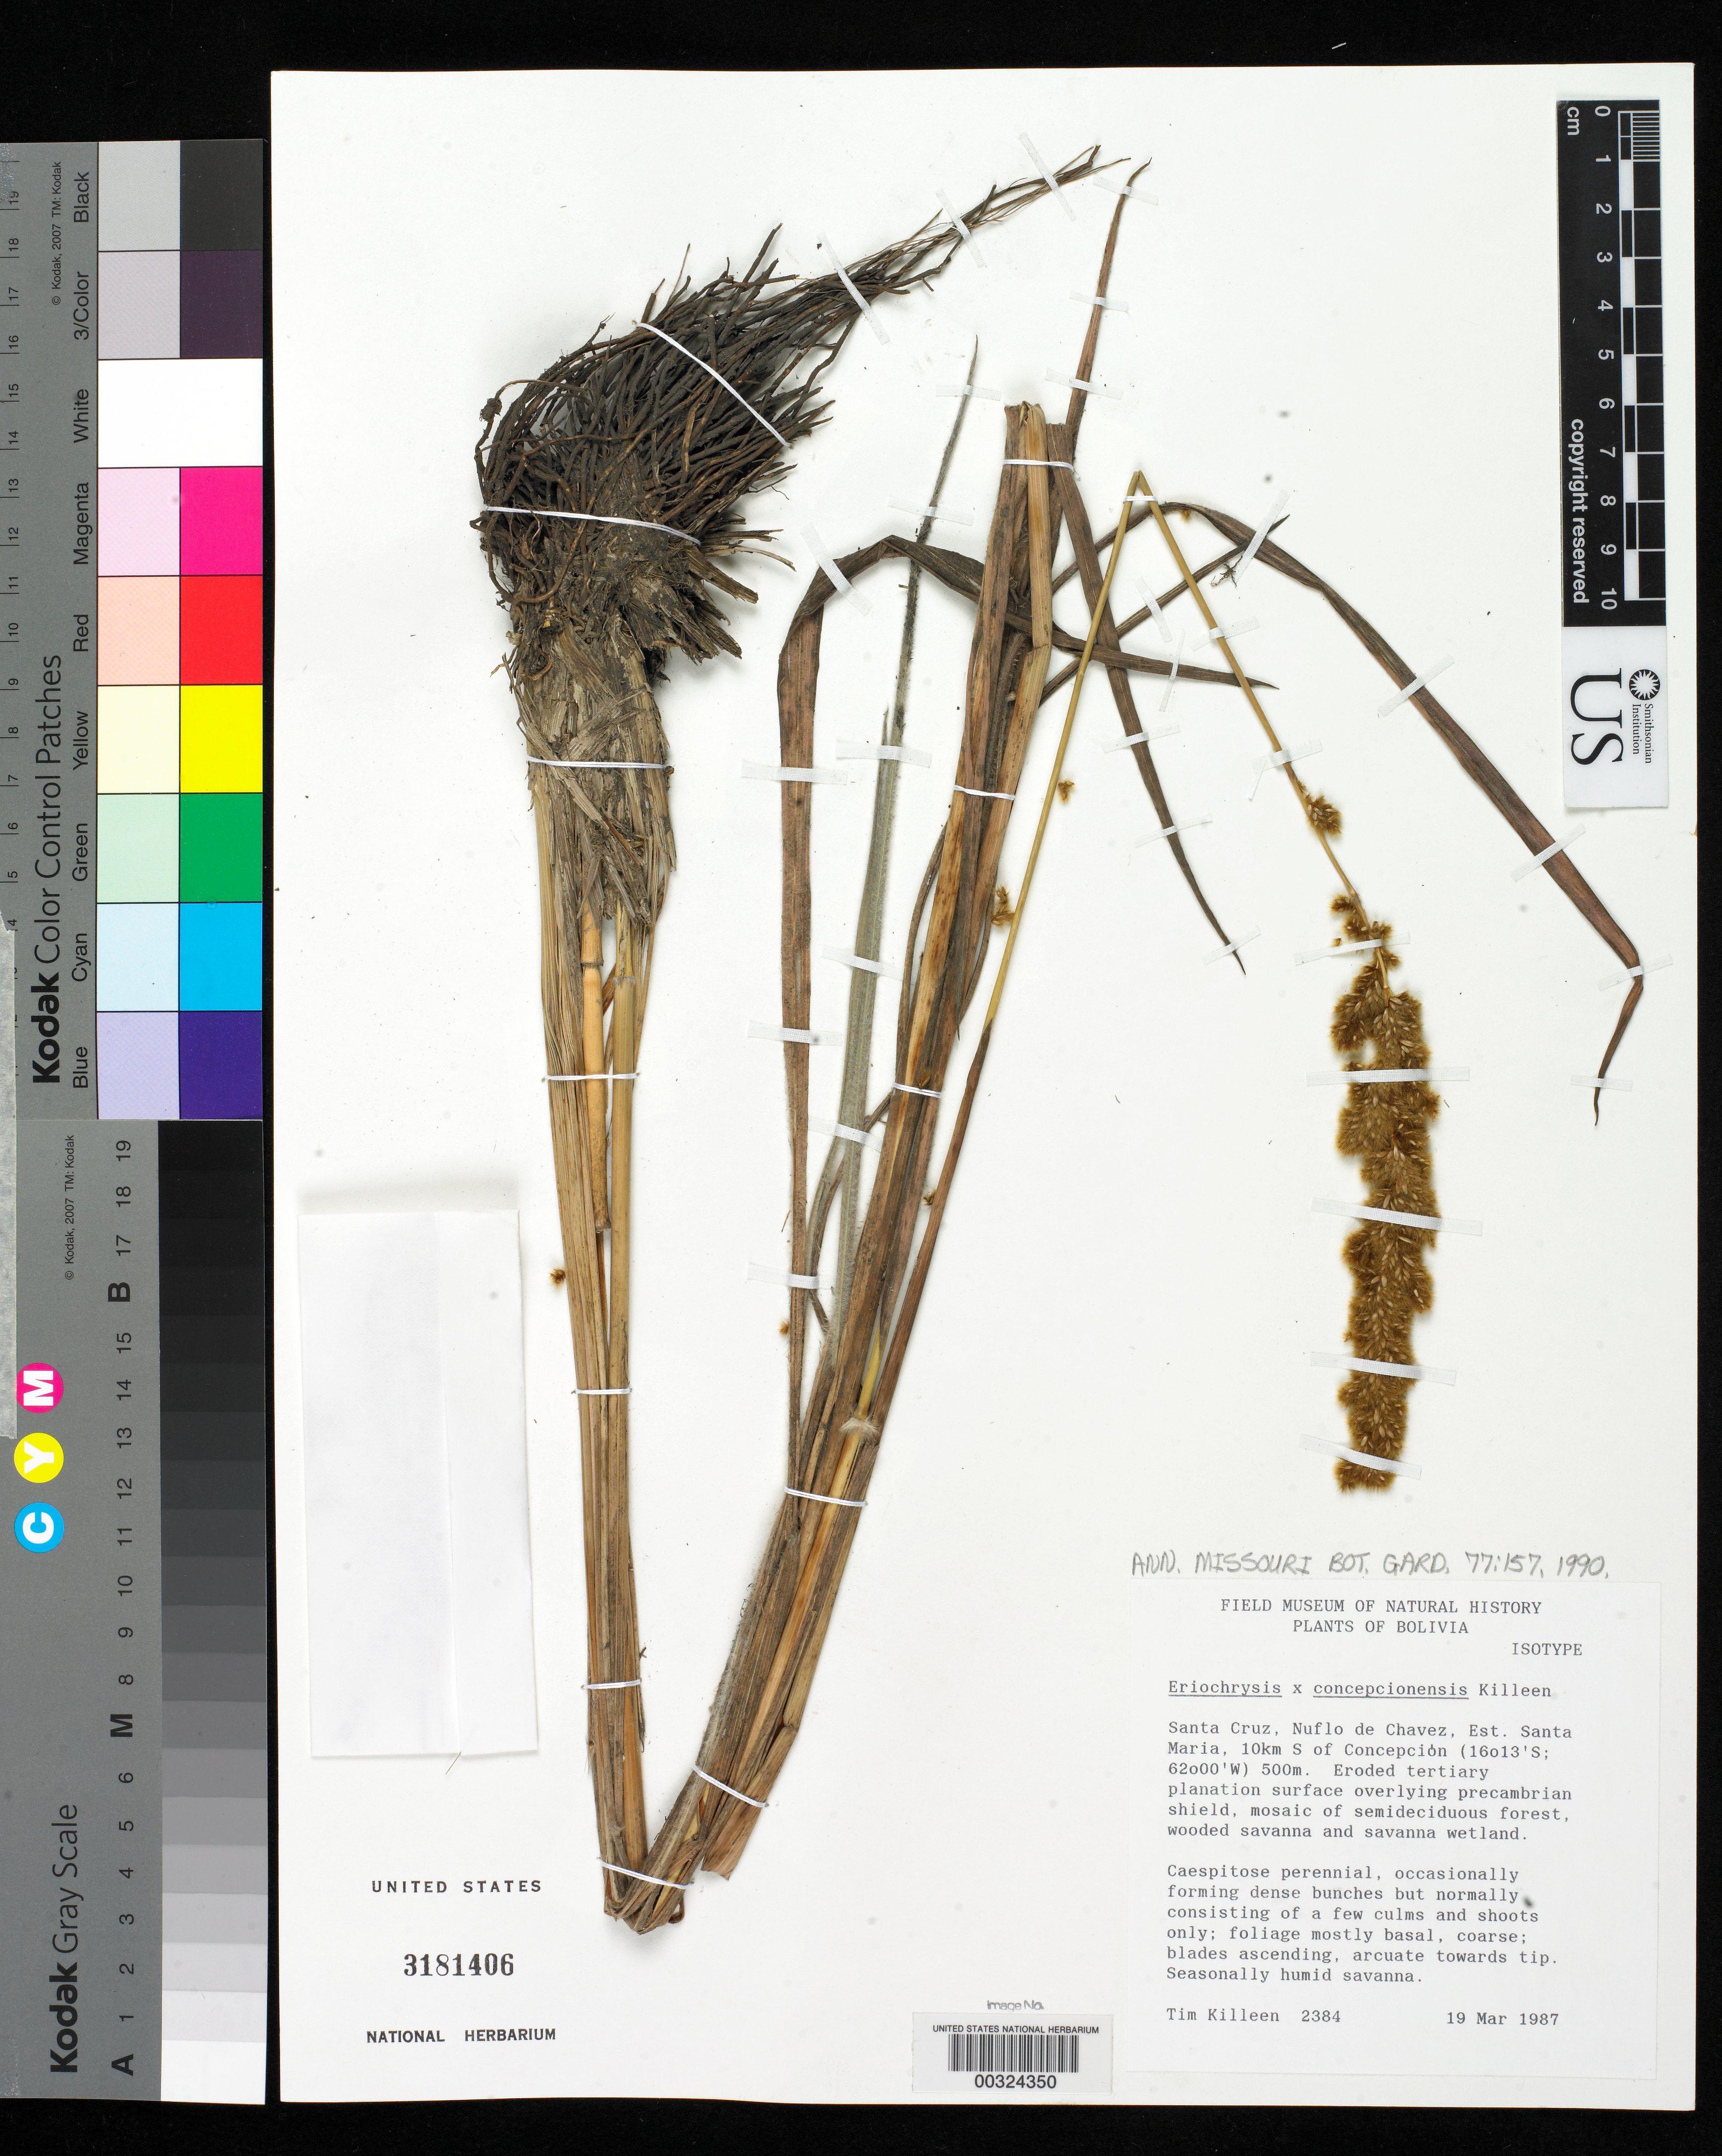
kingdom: Plantae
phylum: Tracheophyta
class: Liliopsida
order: Poales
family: Poaceae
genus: Eriochrysis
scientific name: Eriochrysis x concepcionensis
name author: Killeen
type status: Isotype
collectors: T. Killeen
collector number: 2384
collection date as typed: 19 Mar 1987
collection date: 1987-03-19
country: Bolivia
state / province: Santa Cruz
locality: Nufles de Chavez, estancia Santa Maria, 10 km S of Concepcion.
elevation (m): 500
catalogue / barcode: US 3181406